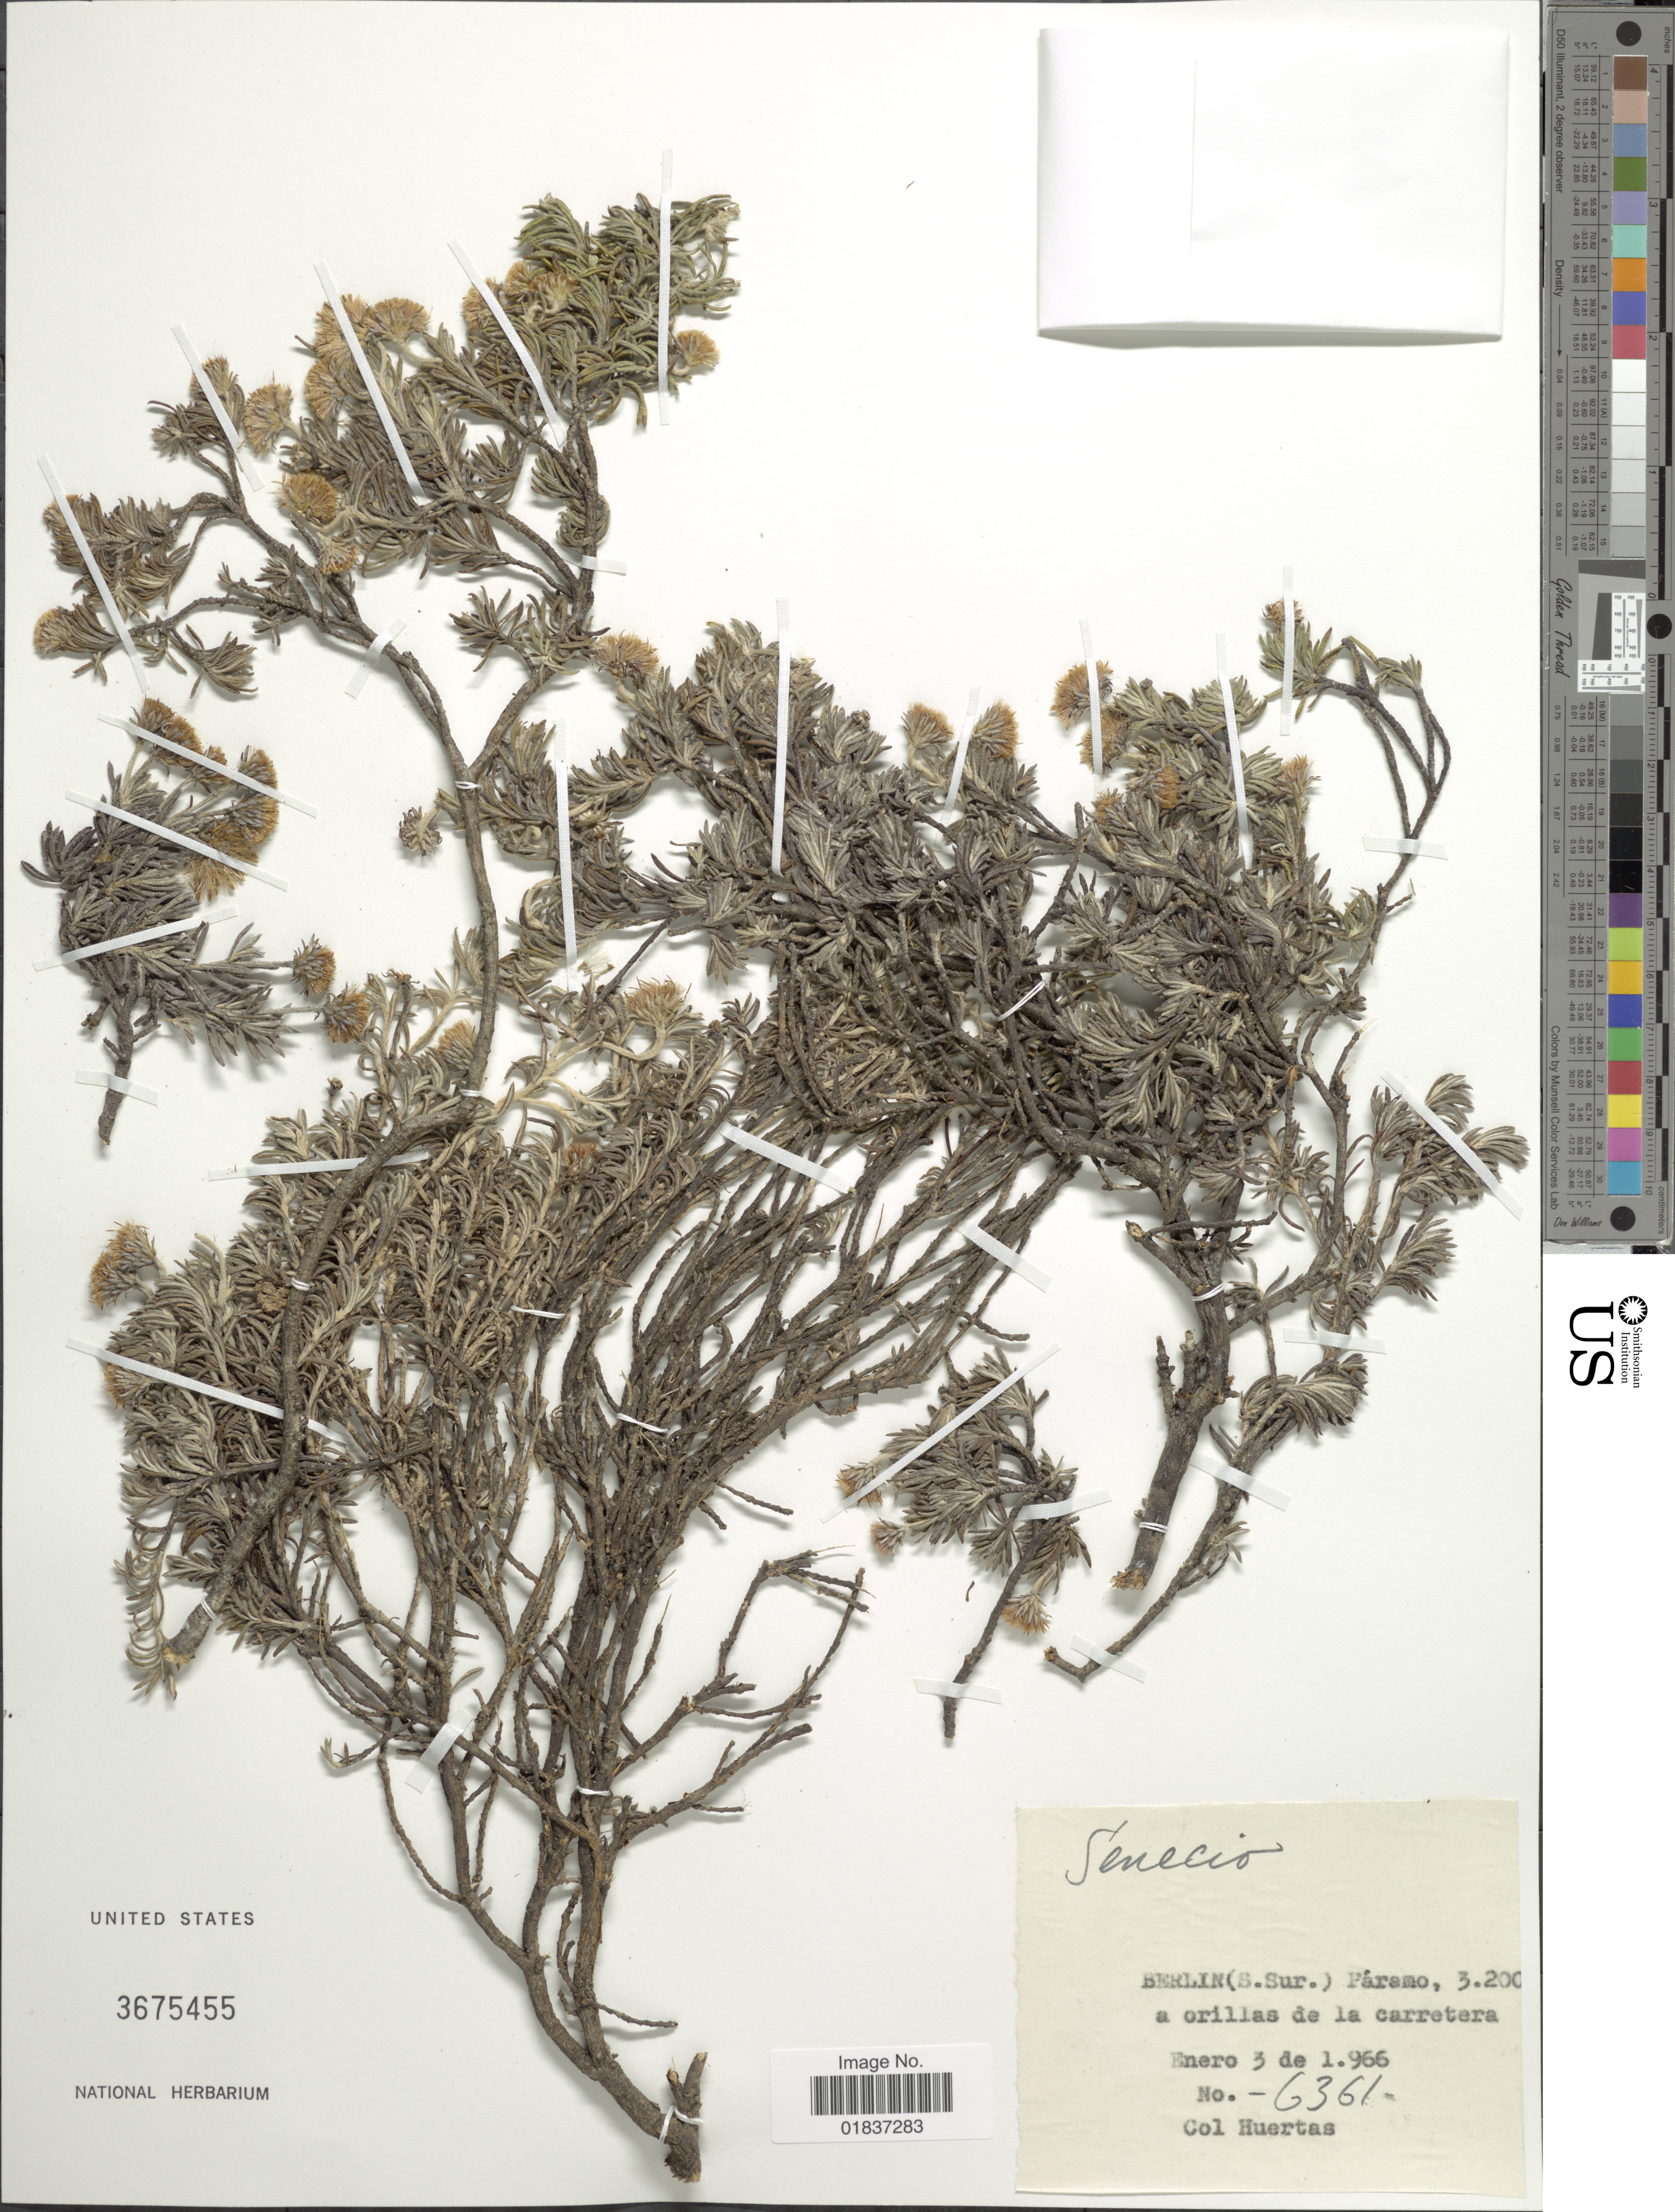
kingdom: Plantae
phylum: Tracheophyta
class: Magnoliopsida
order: Asterales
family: Asteraceae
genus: Senecio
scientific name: Senecio sp.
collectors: Huertas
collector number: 6361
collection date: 1966-01-03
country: Germany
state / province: Berlin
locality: Berlin (S. Sur.) Paramo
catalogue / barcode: US 3675455